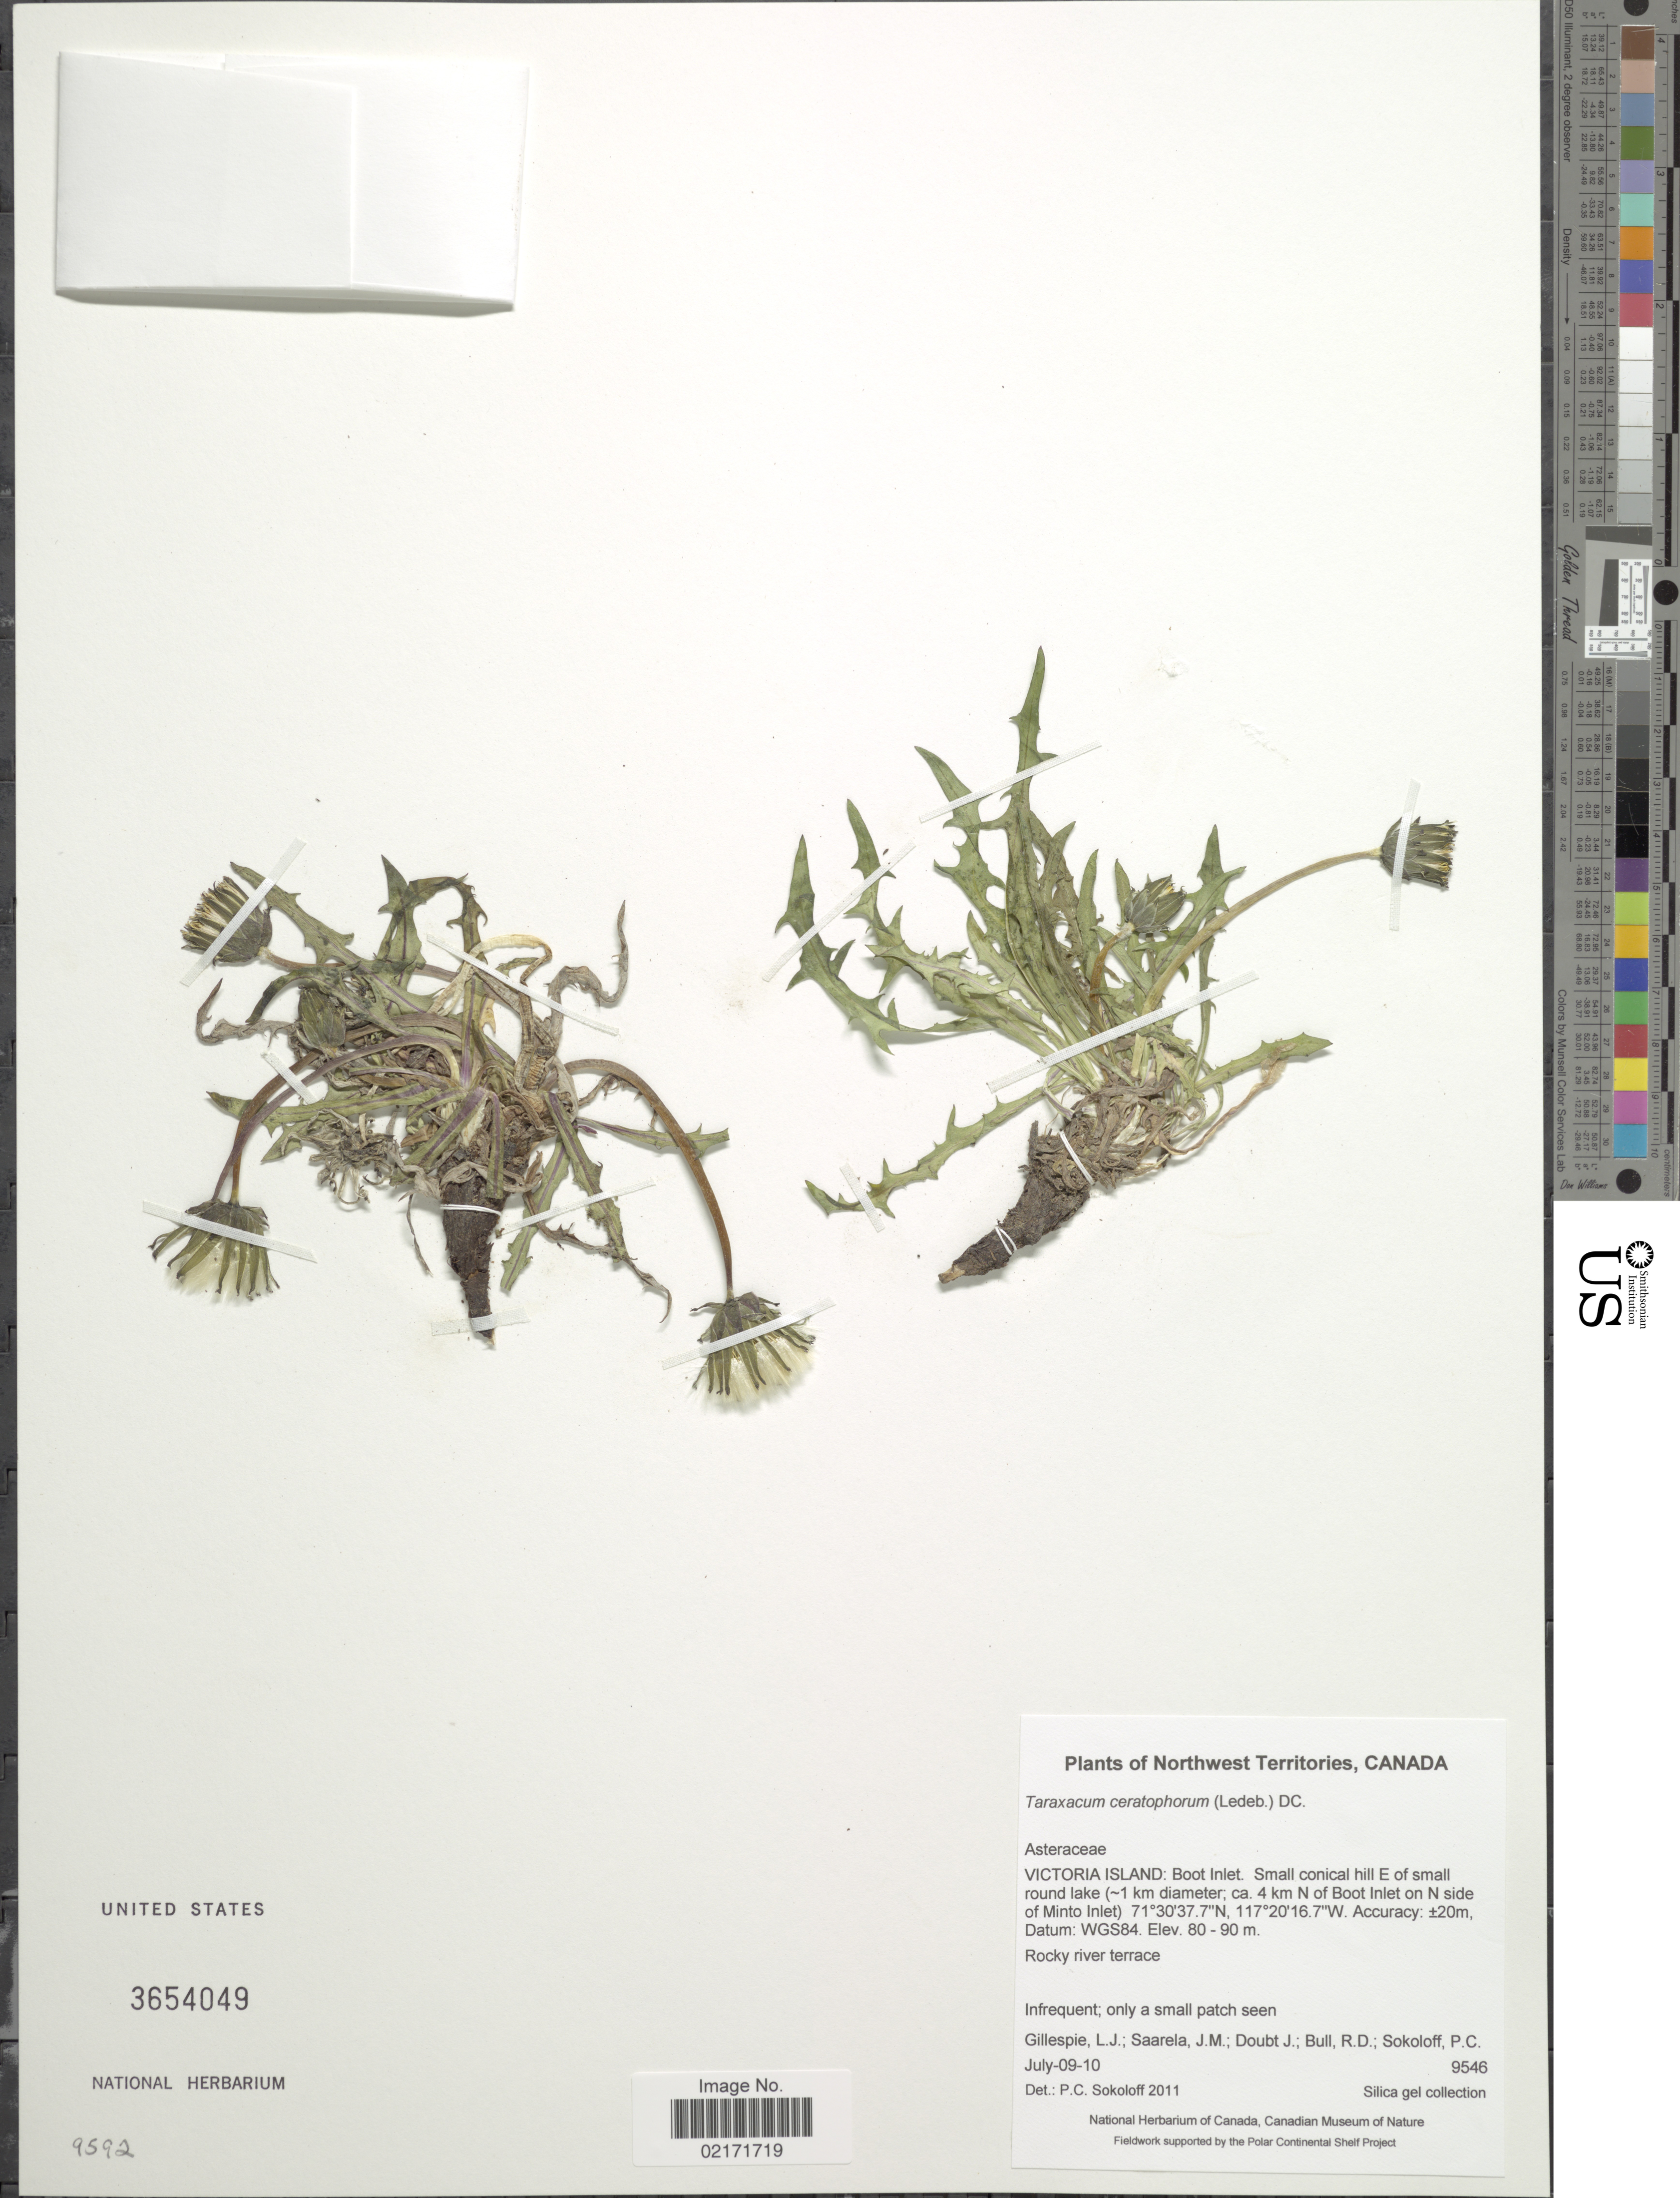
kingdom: Plantae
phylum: Tracheophyta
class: Magnoliopsida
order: Asterales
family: Asteraceae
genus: Taraxacum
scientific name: Taraxacum ceratophorum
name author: (Ledeb.) DC.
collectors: L. Gillespie, J. Saarela, J. Doubt, R. Bull & P. Sokoloff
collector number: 9546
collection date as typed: Transcribed d/m/y: 9/7/10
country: Canada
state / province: Northwest Territories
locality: Victoria Island: Boot Inlet. Small conical hill E of small round lake (~ 1 km diameter; ca 4 km N of Boot Inlet on N side of Minto Inlet)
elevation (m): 80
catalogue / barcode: US 3654049